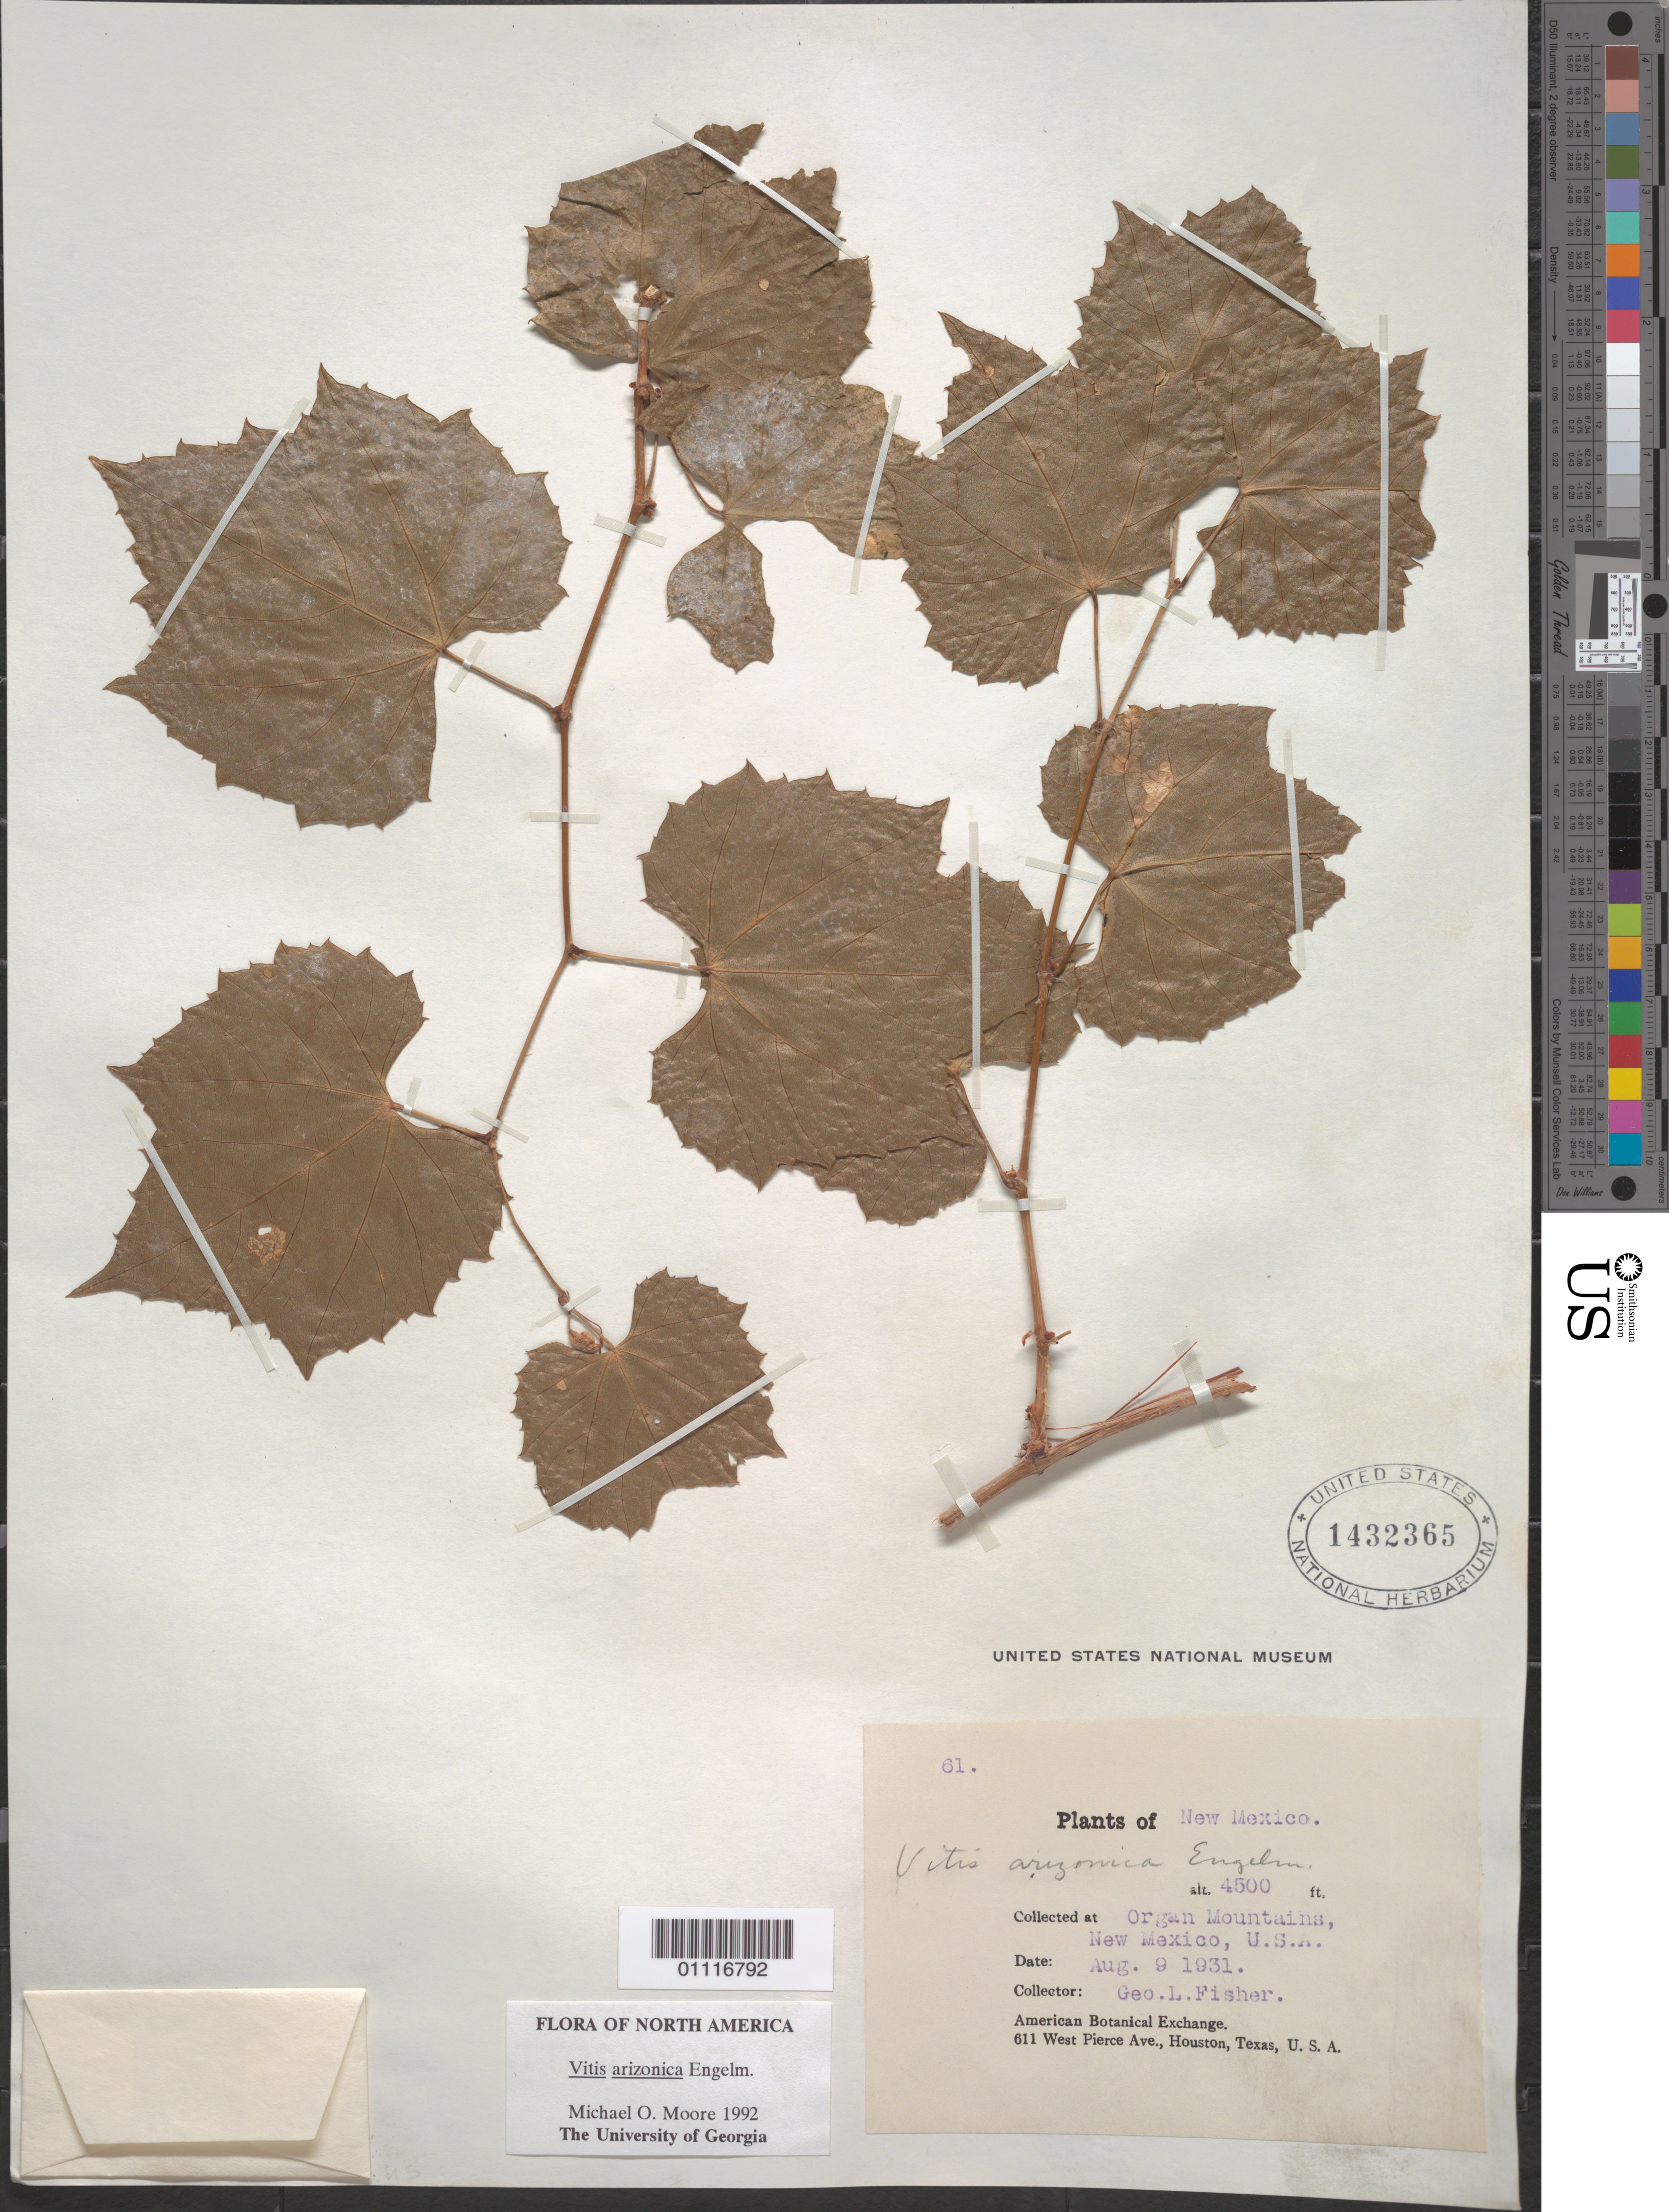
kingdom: Plantae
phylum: Tracheophyta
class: Magnoliopsida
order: Vitales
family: Vitaceae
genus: Vitis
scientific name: Vitis arizonica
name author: Engelm.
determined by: Moore, M. O.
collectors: G. L. Fisher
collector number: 61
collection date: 1931-08-09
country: United States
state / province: New Mexico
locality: Organ Mountain.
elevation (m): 1372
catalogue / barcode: US 1432365